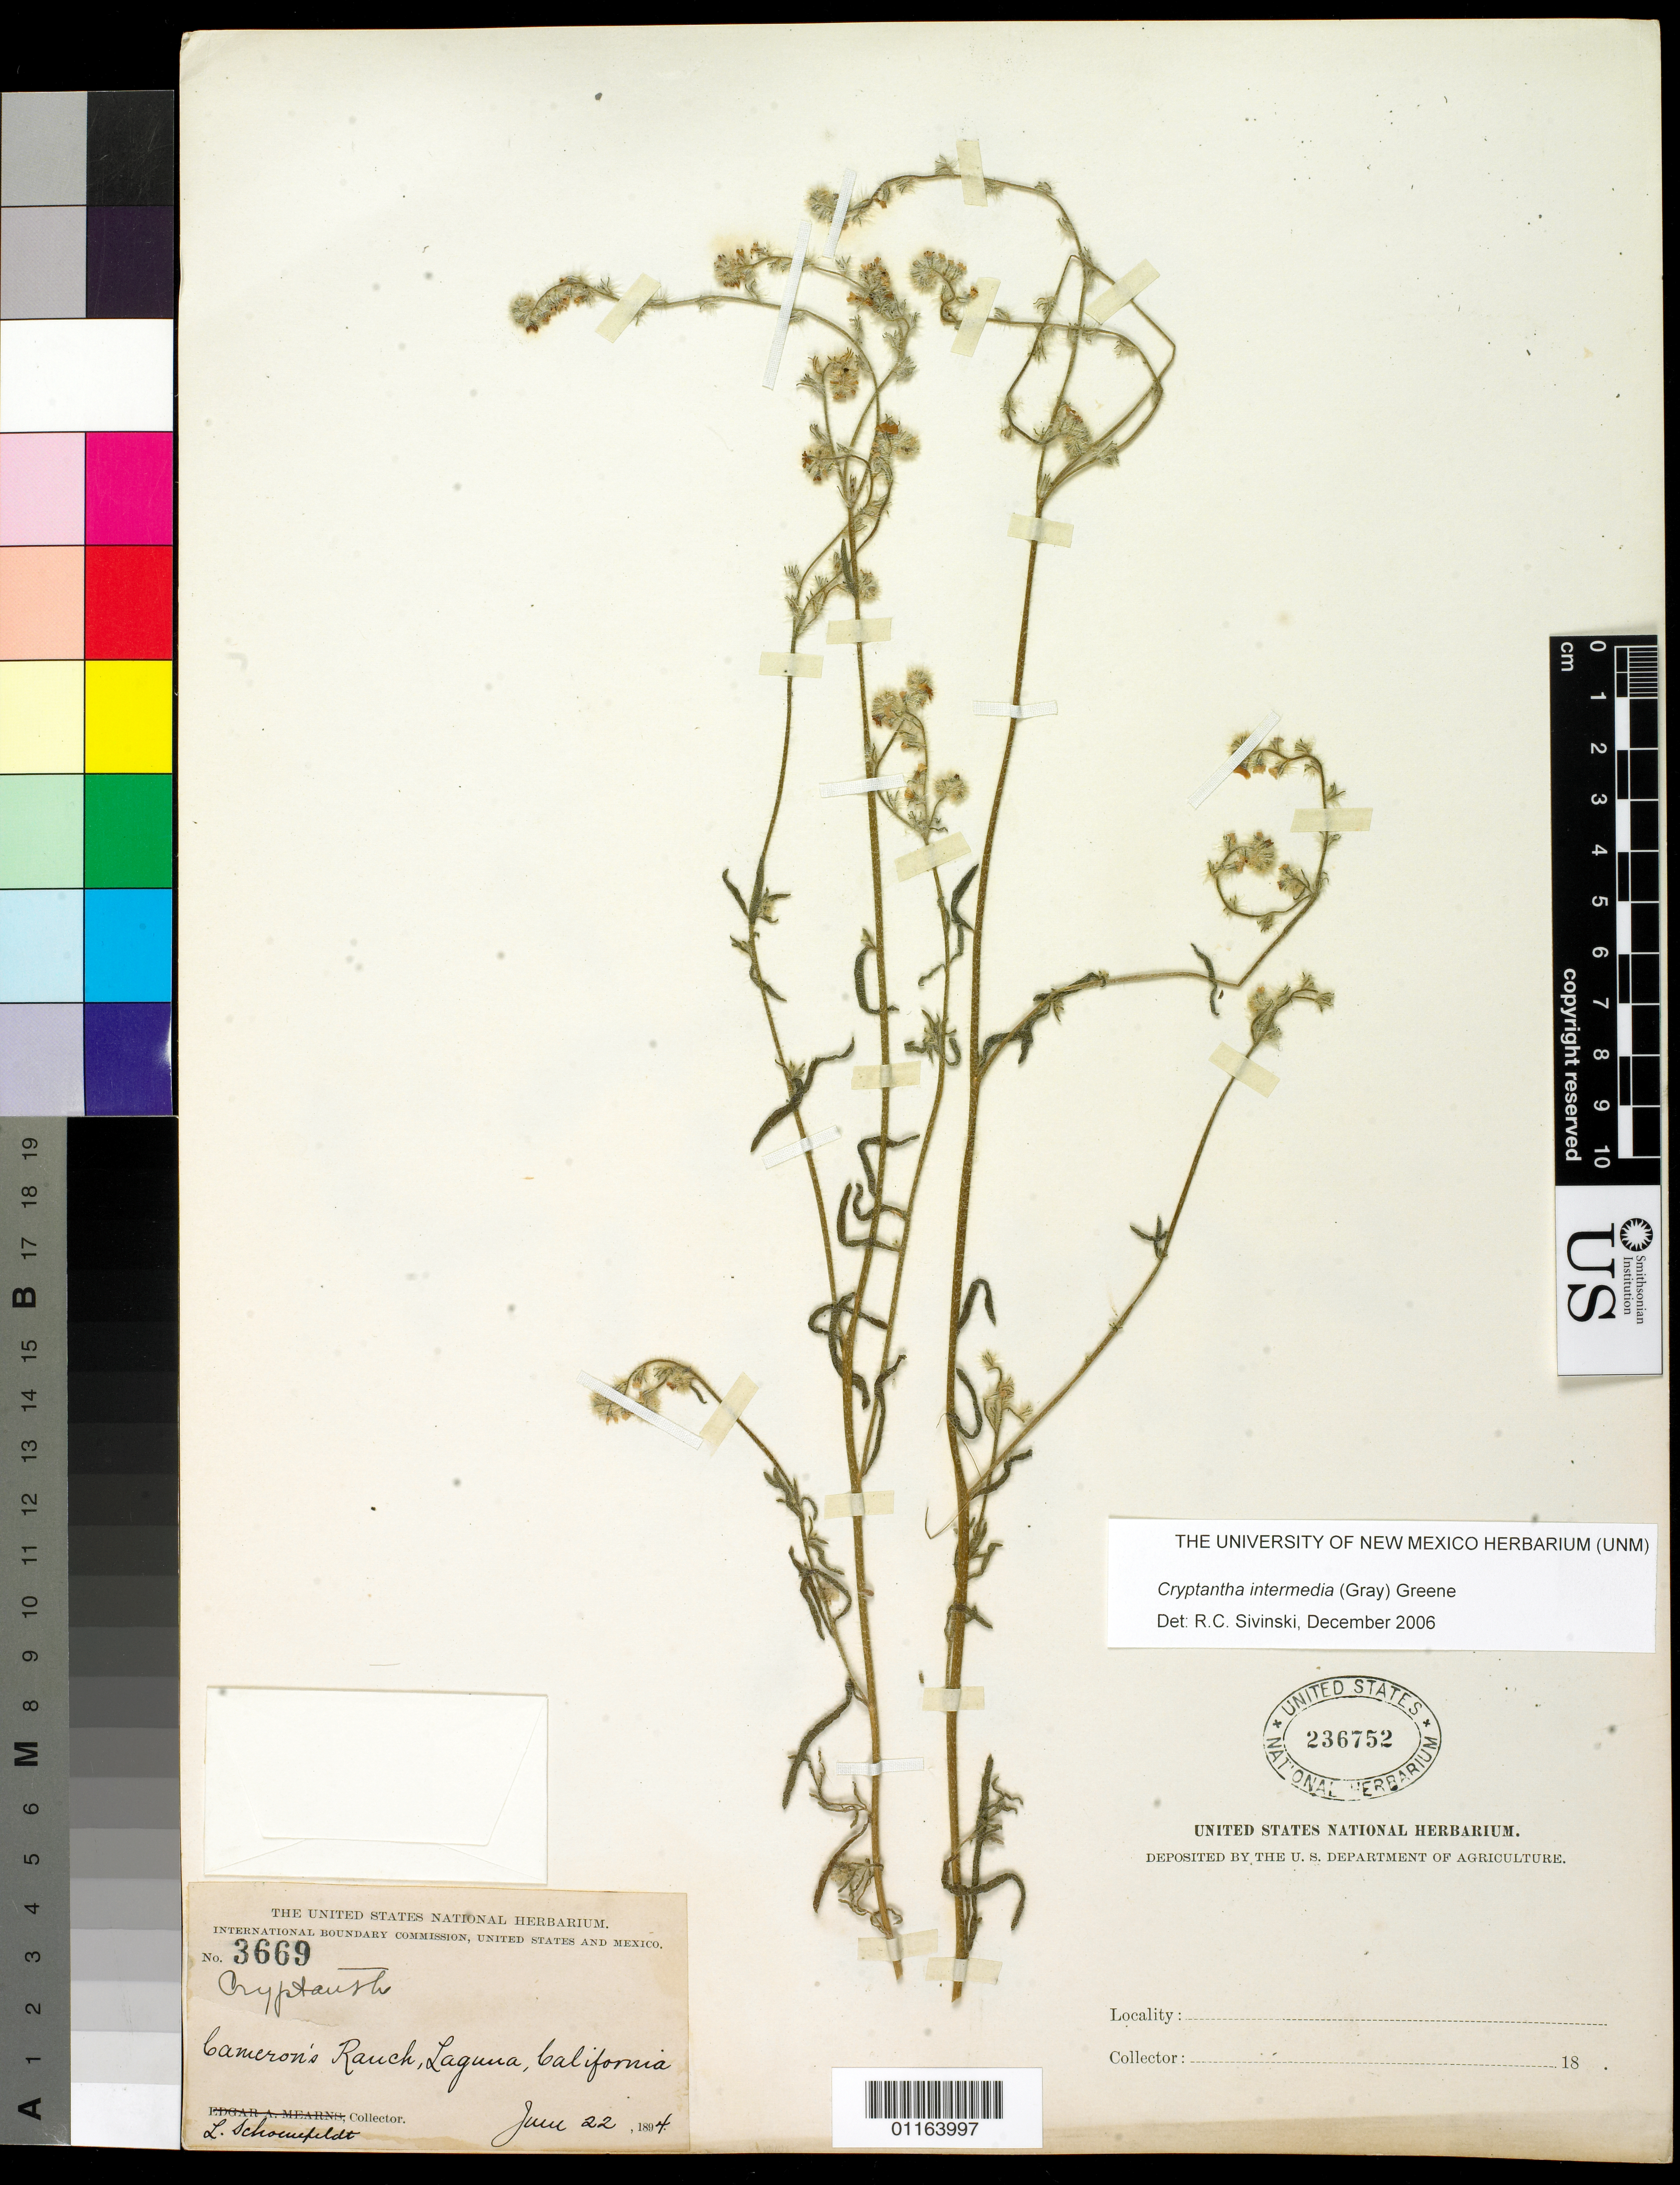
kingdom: Plantae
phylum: Tracheophyta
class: Magnoliopsida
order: Boraginales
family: Boraginaceae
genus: Cryptantha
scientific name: Cryptantha intermedia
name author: (A. Gray) Greene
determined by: Sivinski, R. C.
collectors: L. Schounfeldt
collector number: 3669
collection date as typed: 22 Jun 1894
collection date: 1894-06-22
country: United States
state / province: California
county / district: Orange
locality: Cameron's Ranch, Laguna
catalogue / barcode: US 236752